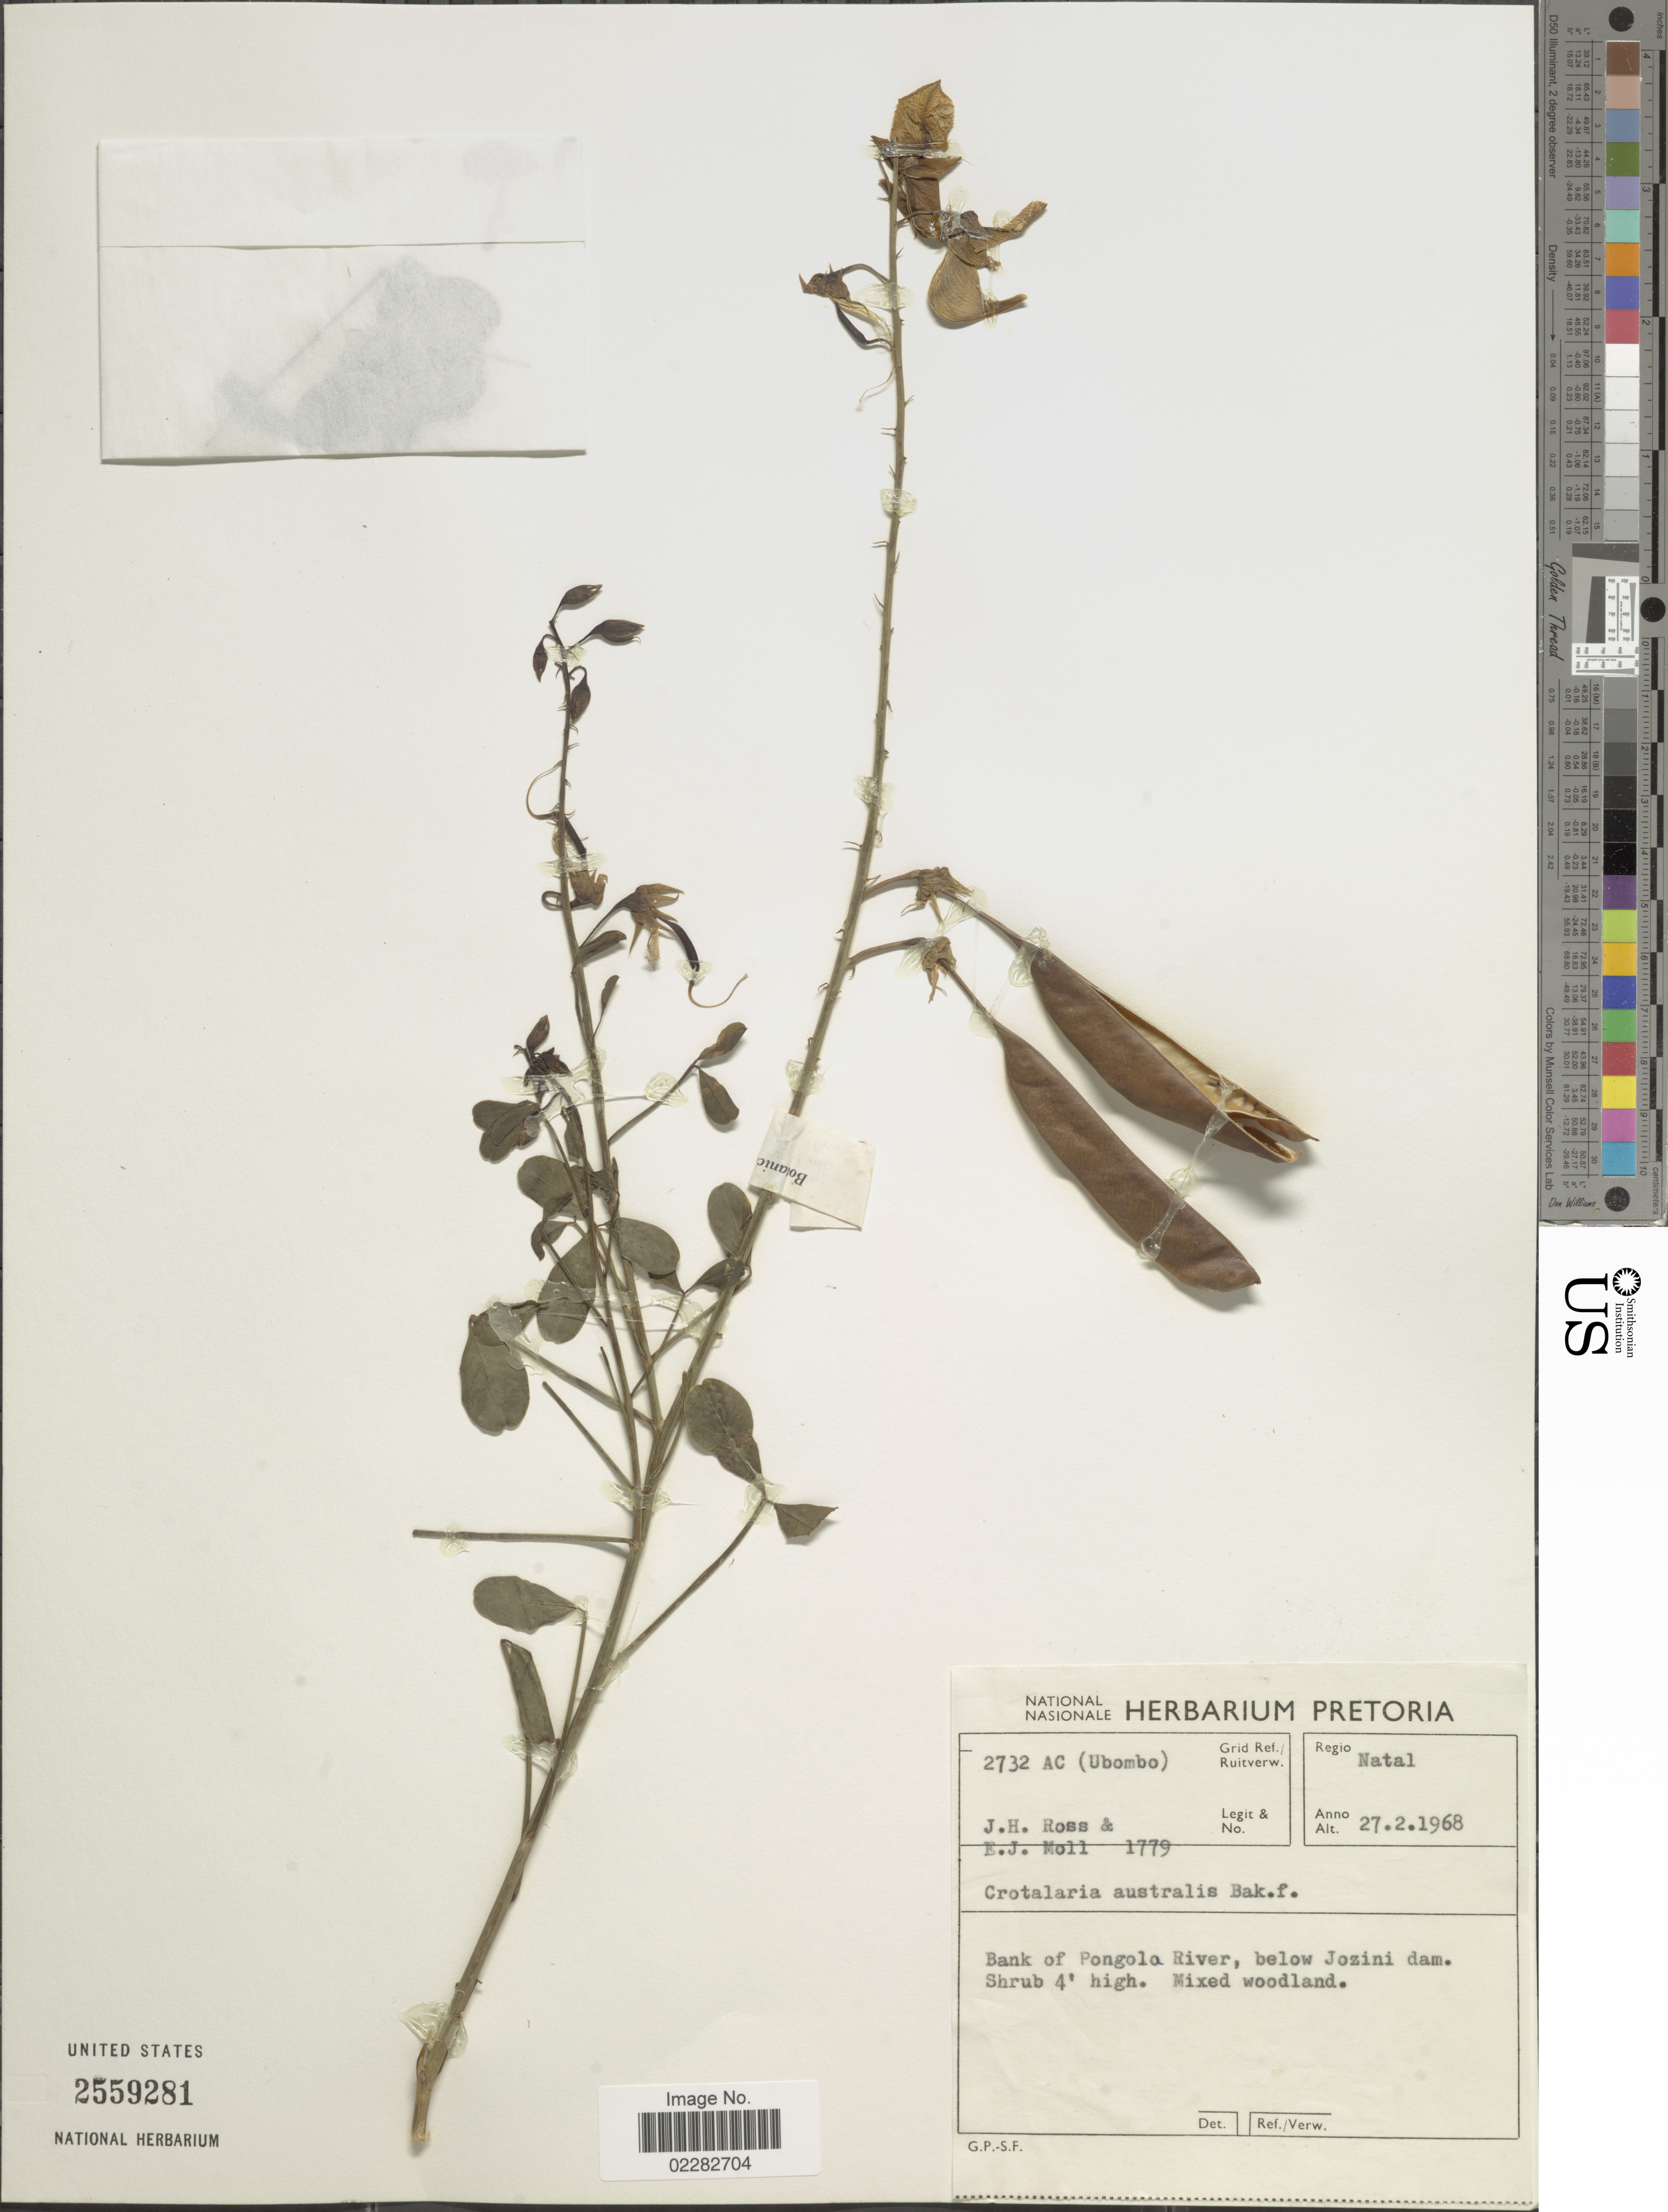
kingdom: Plantae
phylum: Tracheophyta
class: Magnoliopsida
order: Fabales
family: Fabaceae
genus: Crotalaria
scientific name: Crotalaria australis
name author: (Baker f.) Verd.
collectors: J. Ross & E. J. Moll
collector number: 1779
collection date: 1968-02-27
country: South Africa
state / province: KwaZulu-Natal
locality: Natal, bank of Pongolo River, below Jozini dam.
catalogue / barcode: US 2559281